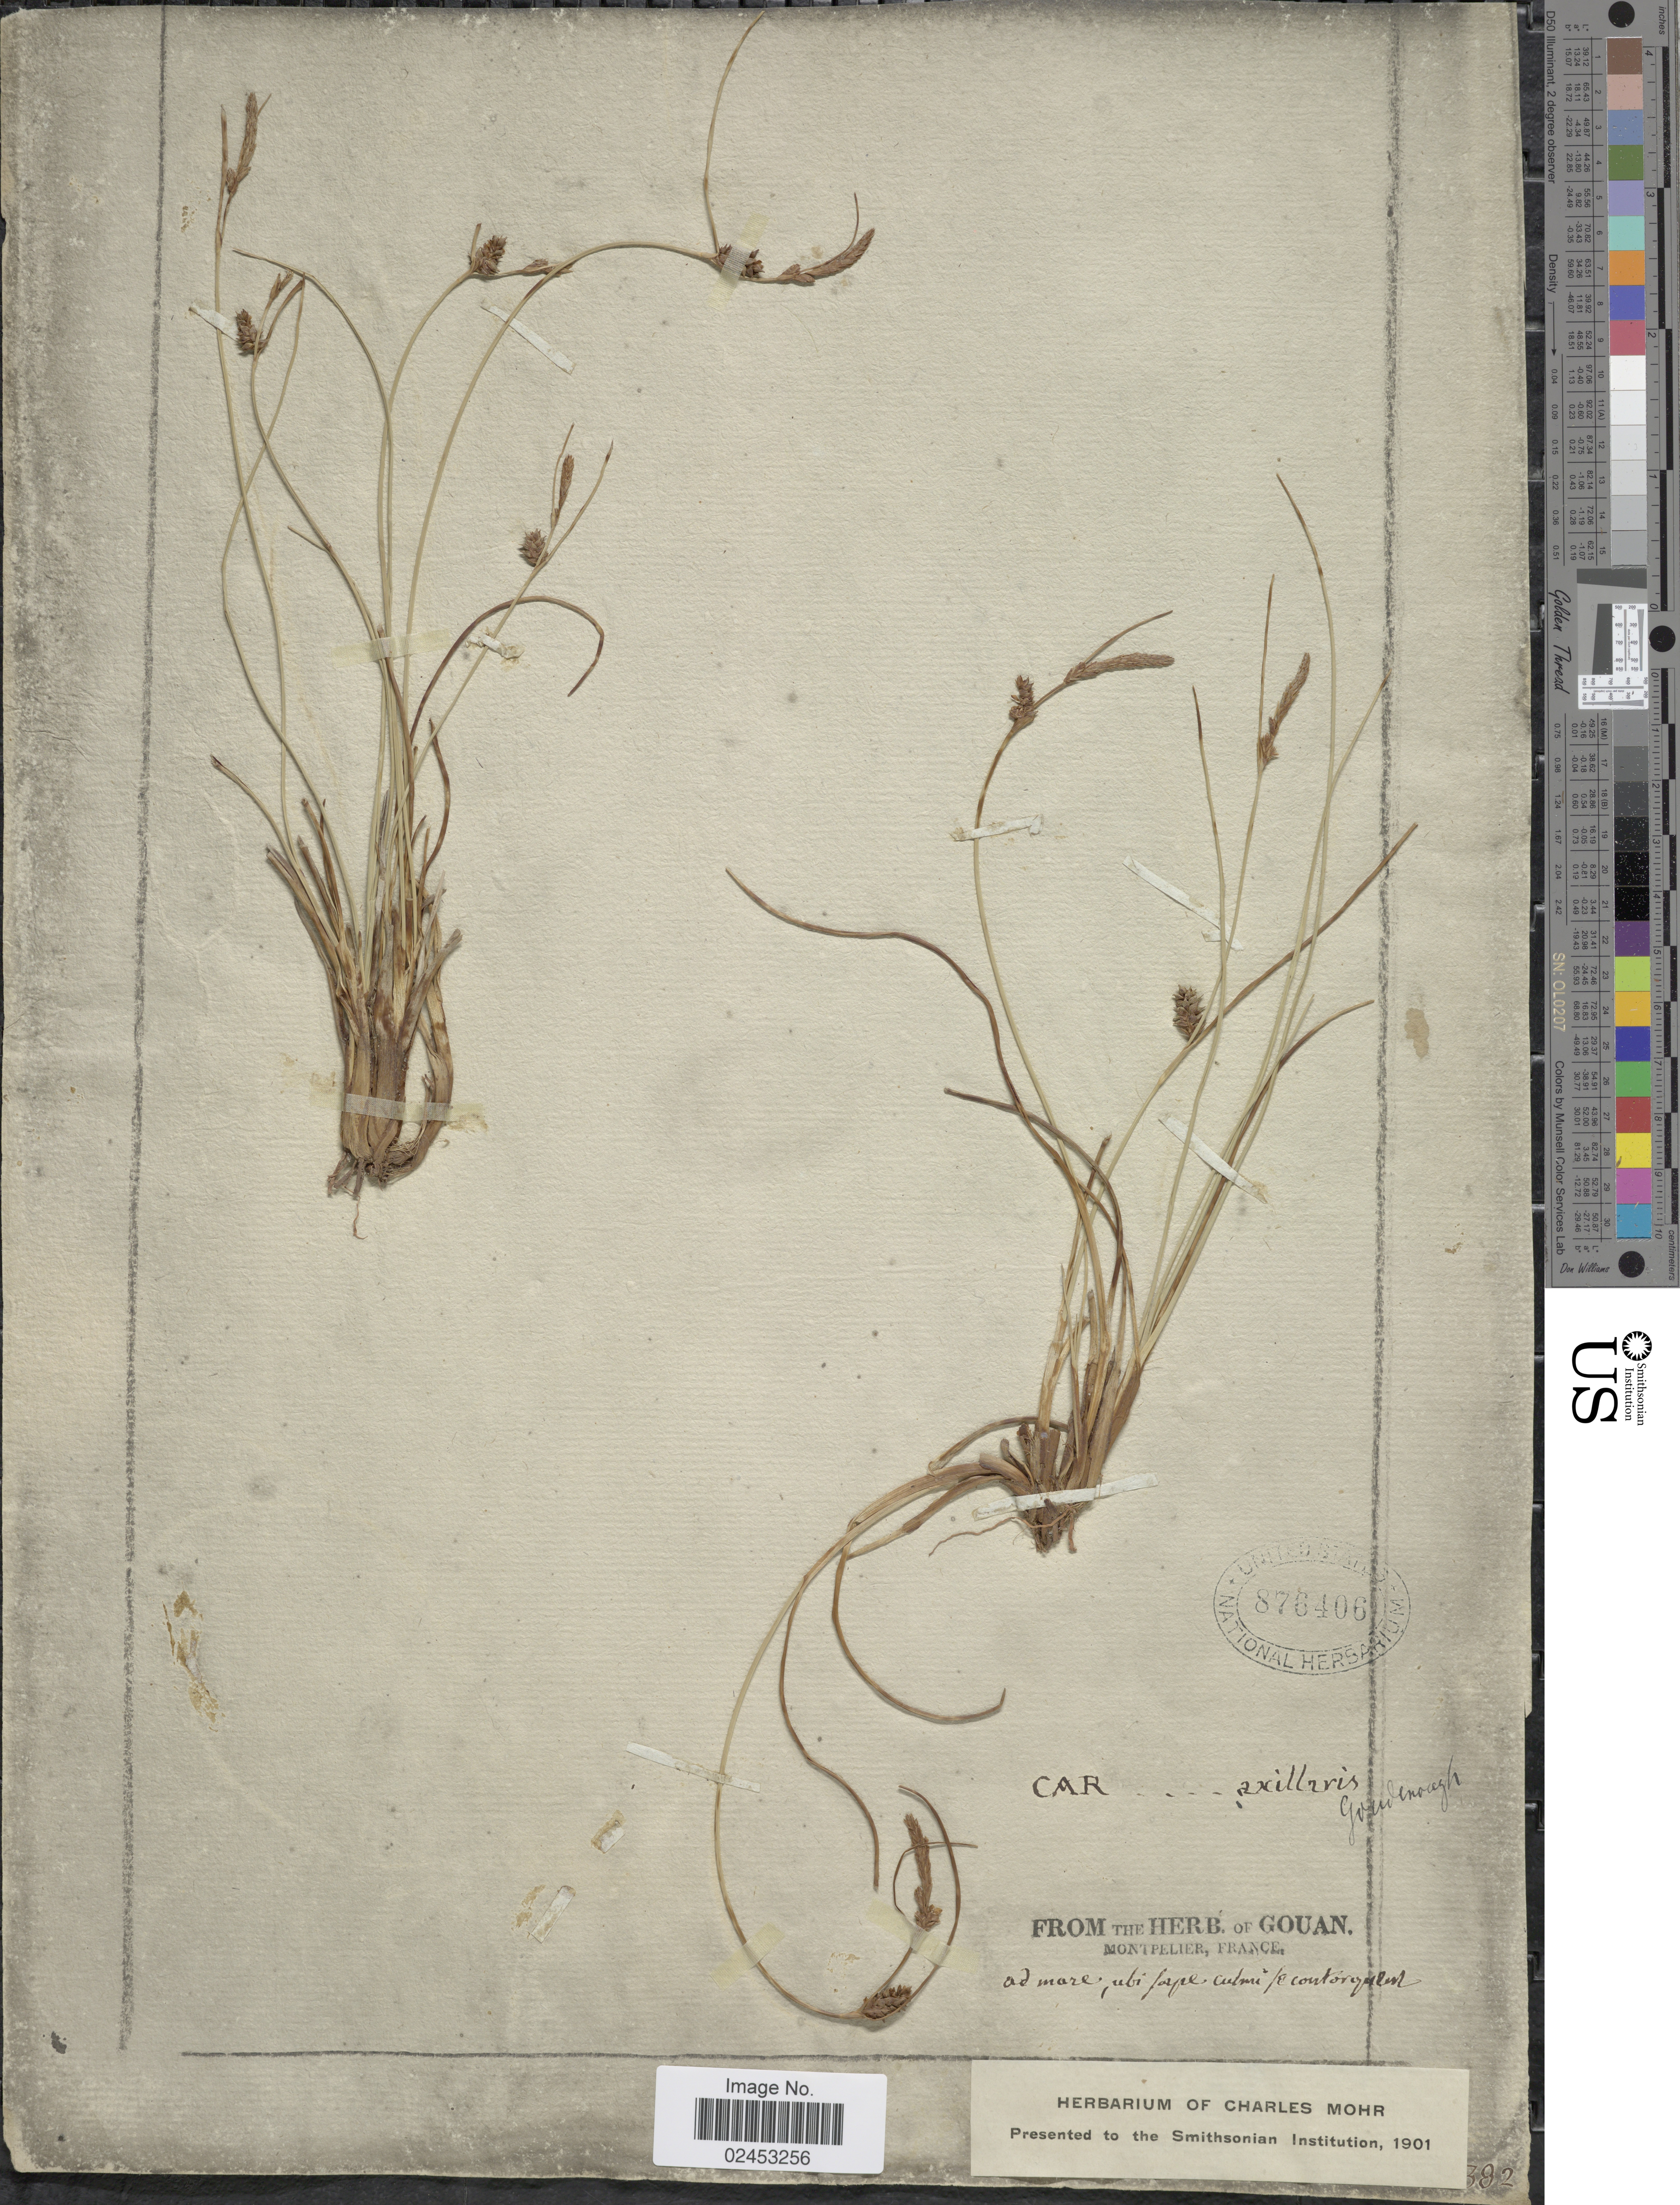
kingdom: Plantae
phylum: Tracheophyta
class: Liliopsida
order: Poales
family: Cyperaceae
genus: Carex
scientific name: Carex tomentosa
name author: L.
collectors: ex herb. Gouan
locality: Ad mare, ubi prope cutmi le contoriquet, Goudenough [unsure placement] [interpreted]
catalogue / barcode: US 876406